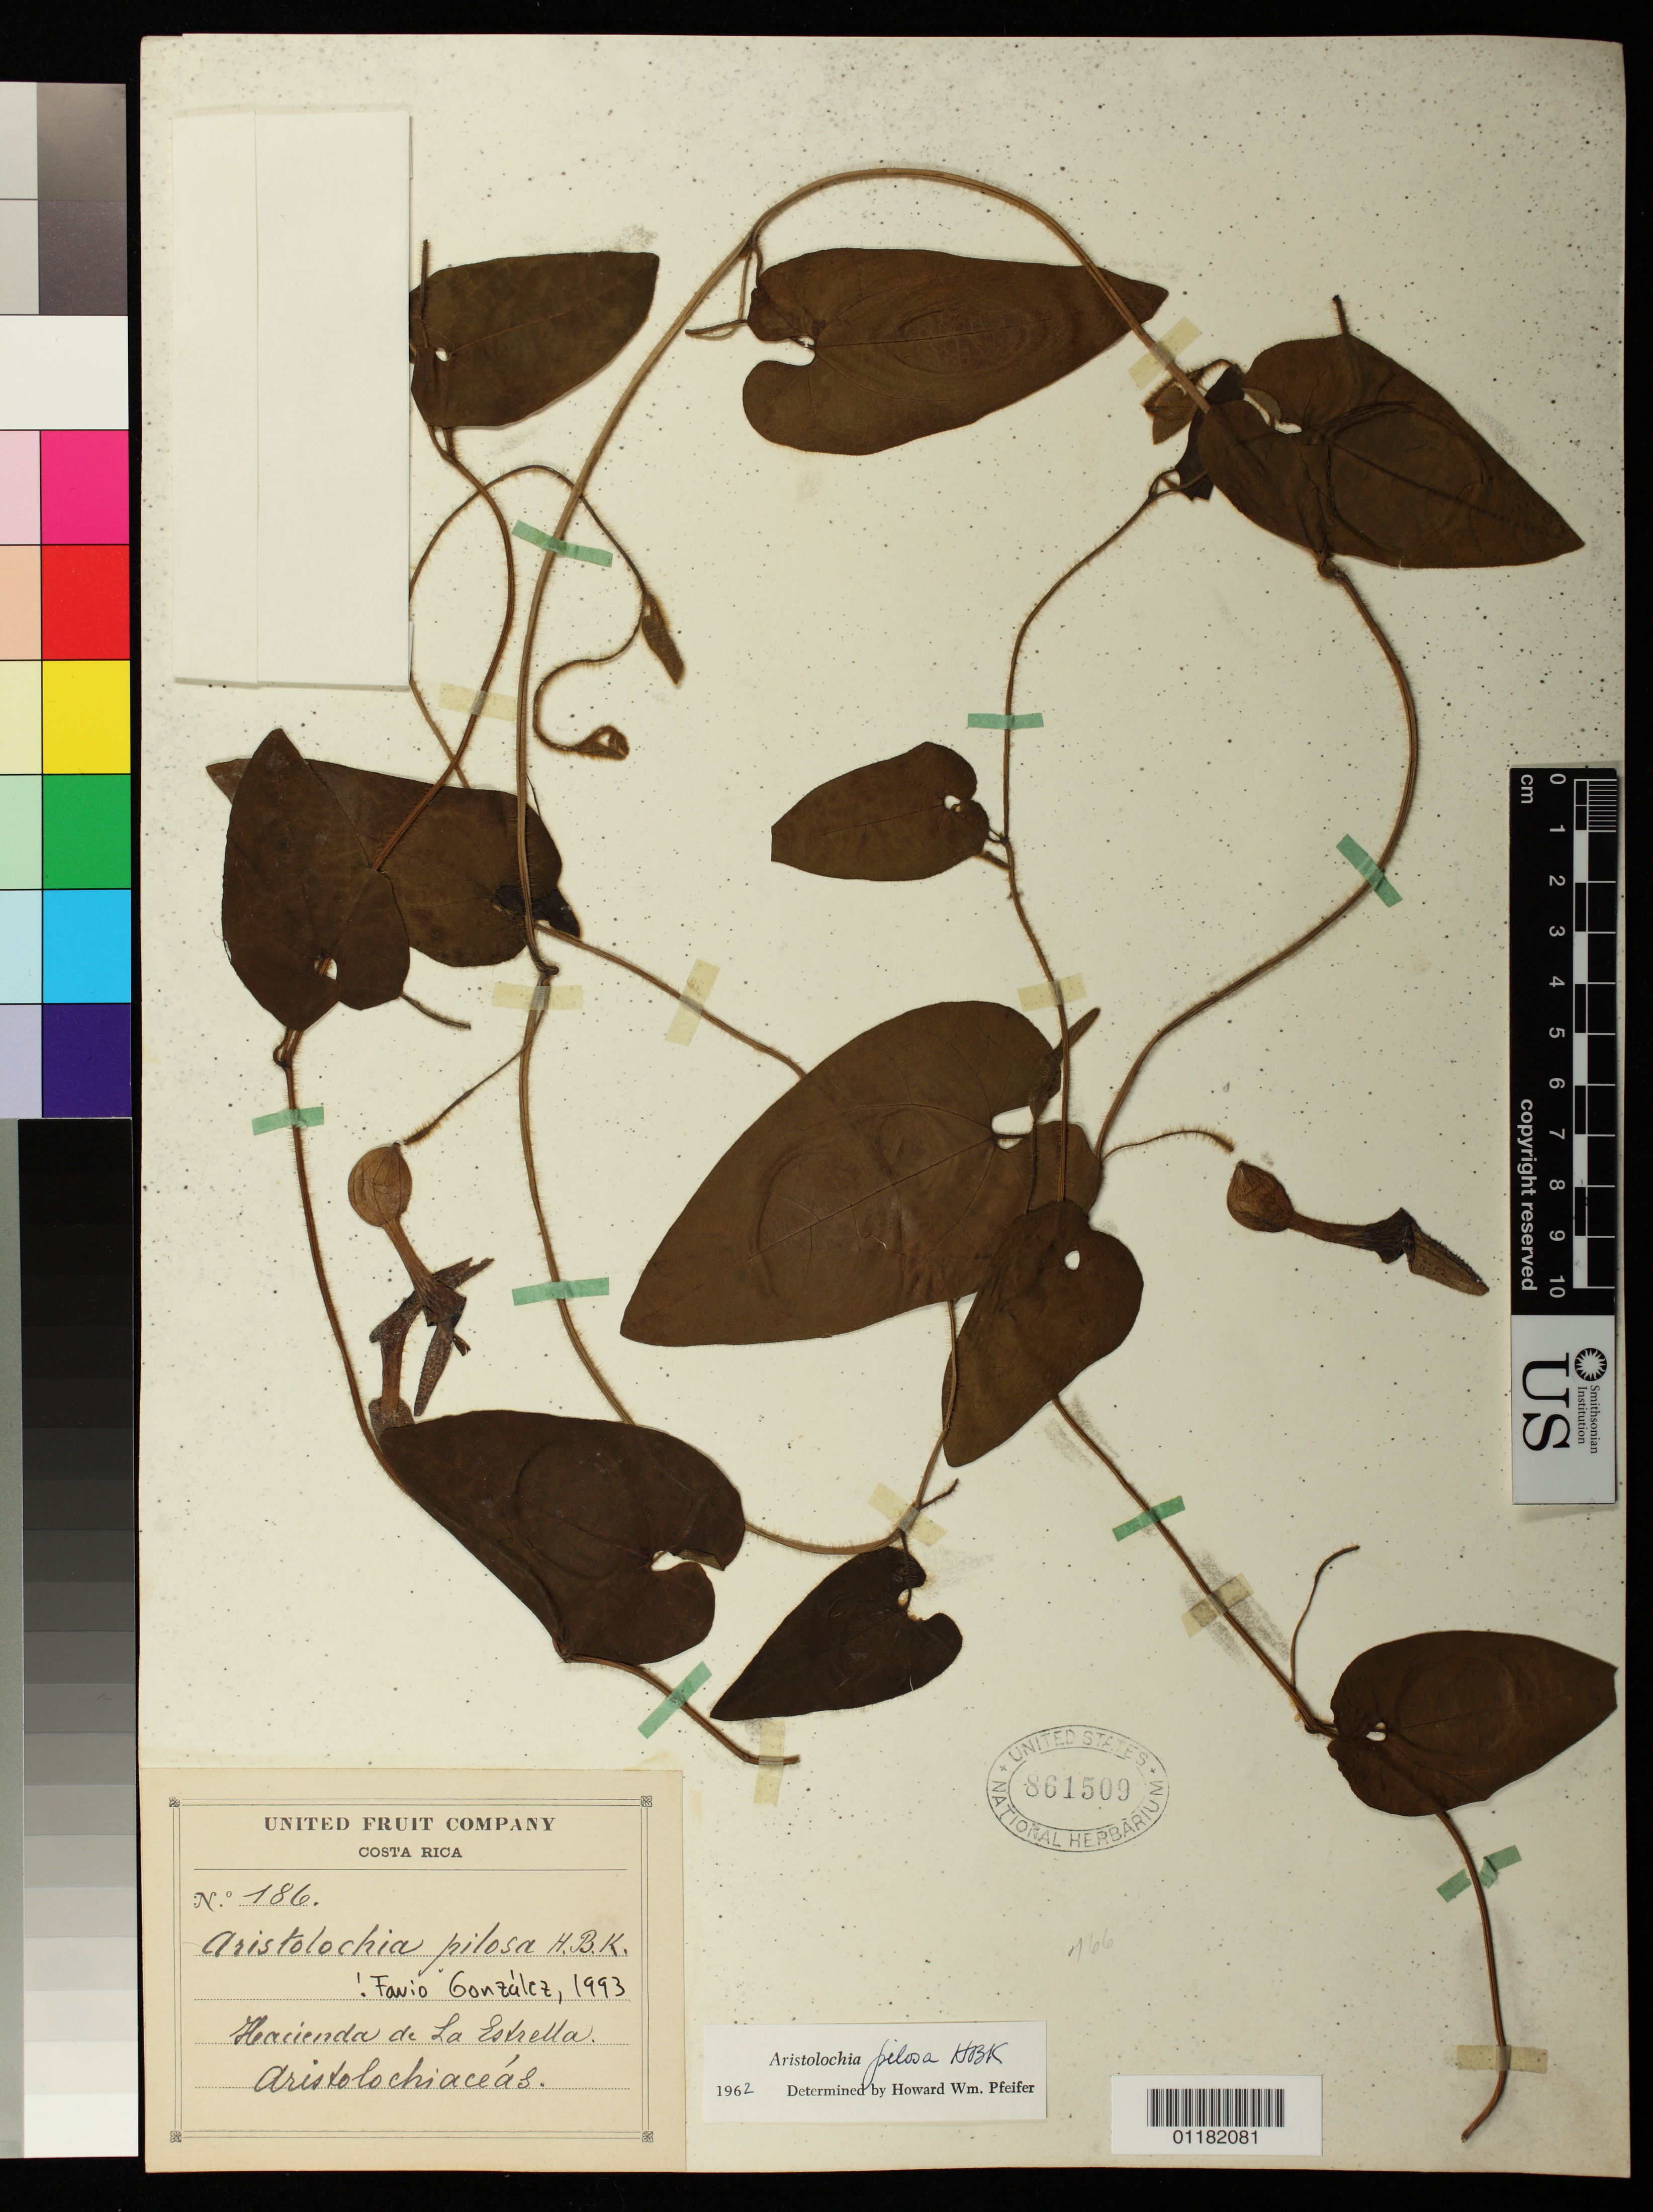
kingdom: Plantae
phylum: Tracheophyta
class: Magnoliopsida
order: Piperales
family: Aristolochiaceae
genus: Aristolochia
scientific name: Aristolochia pilosa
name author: Kunth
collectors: United Fruit Company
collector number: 186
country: Costa Rica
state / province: Cartago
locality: Hacienda de La Estrella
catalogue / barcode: US 861509